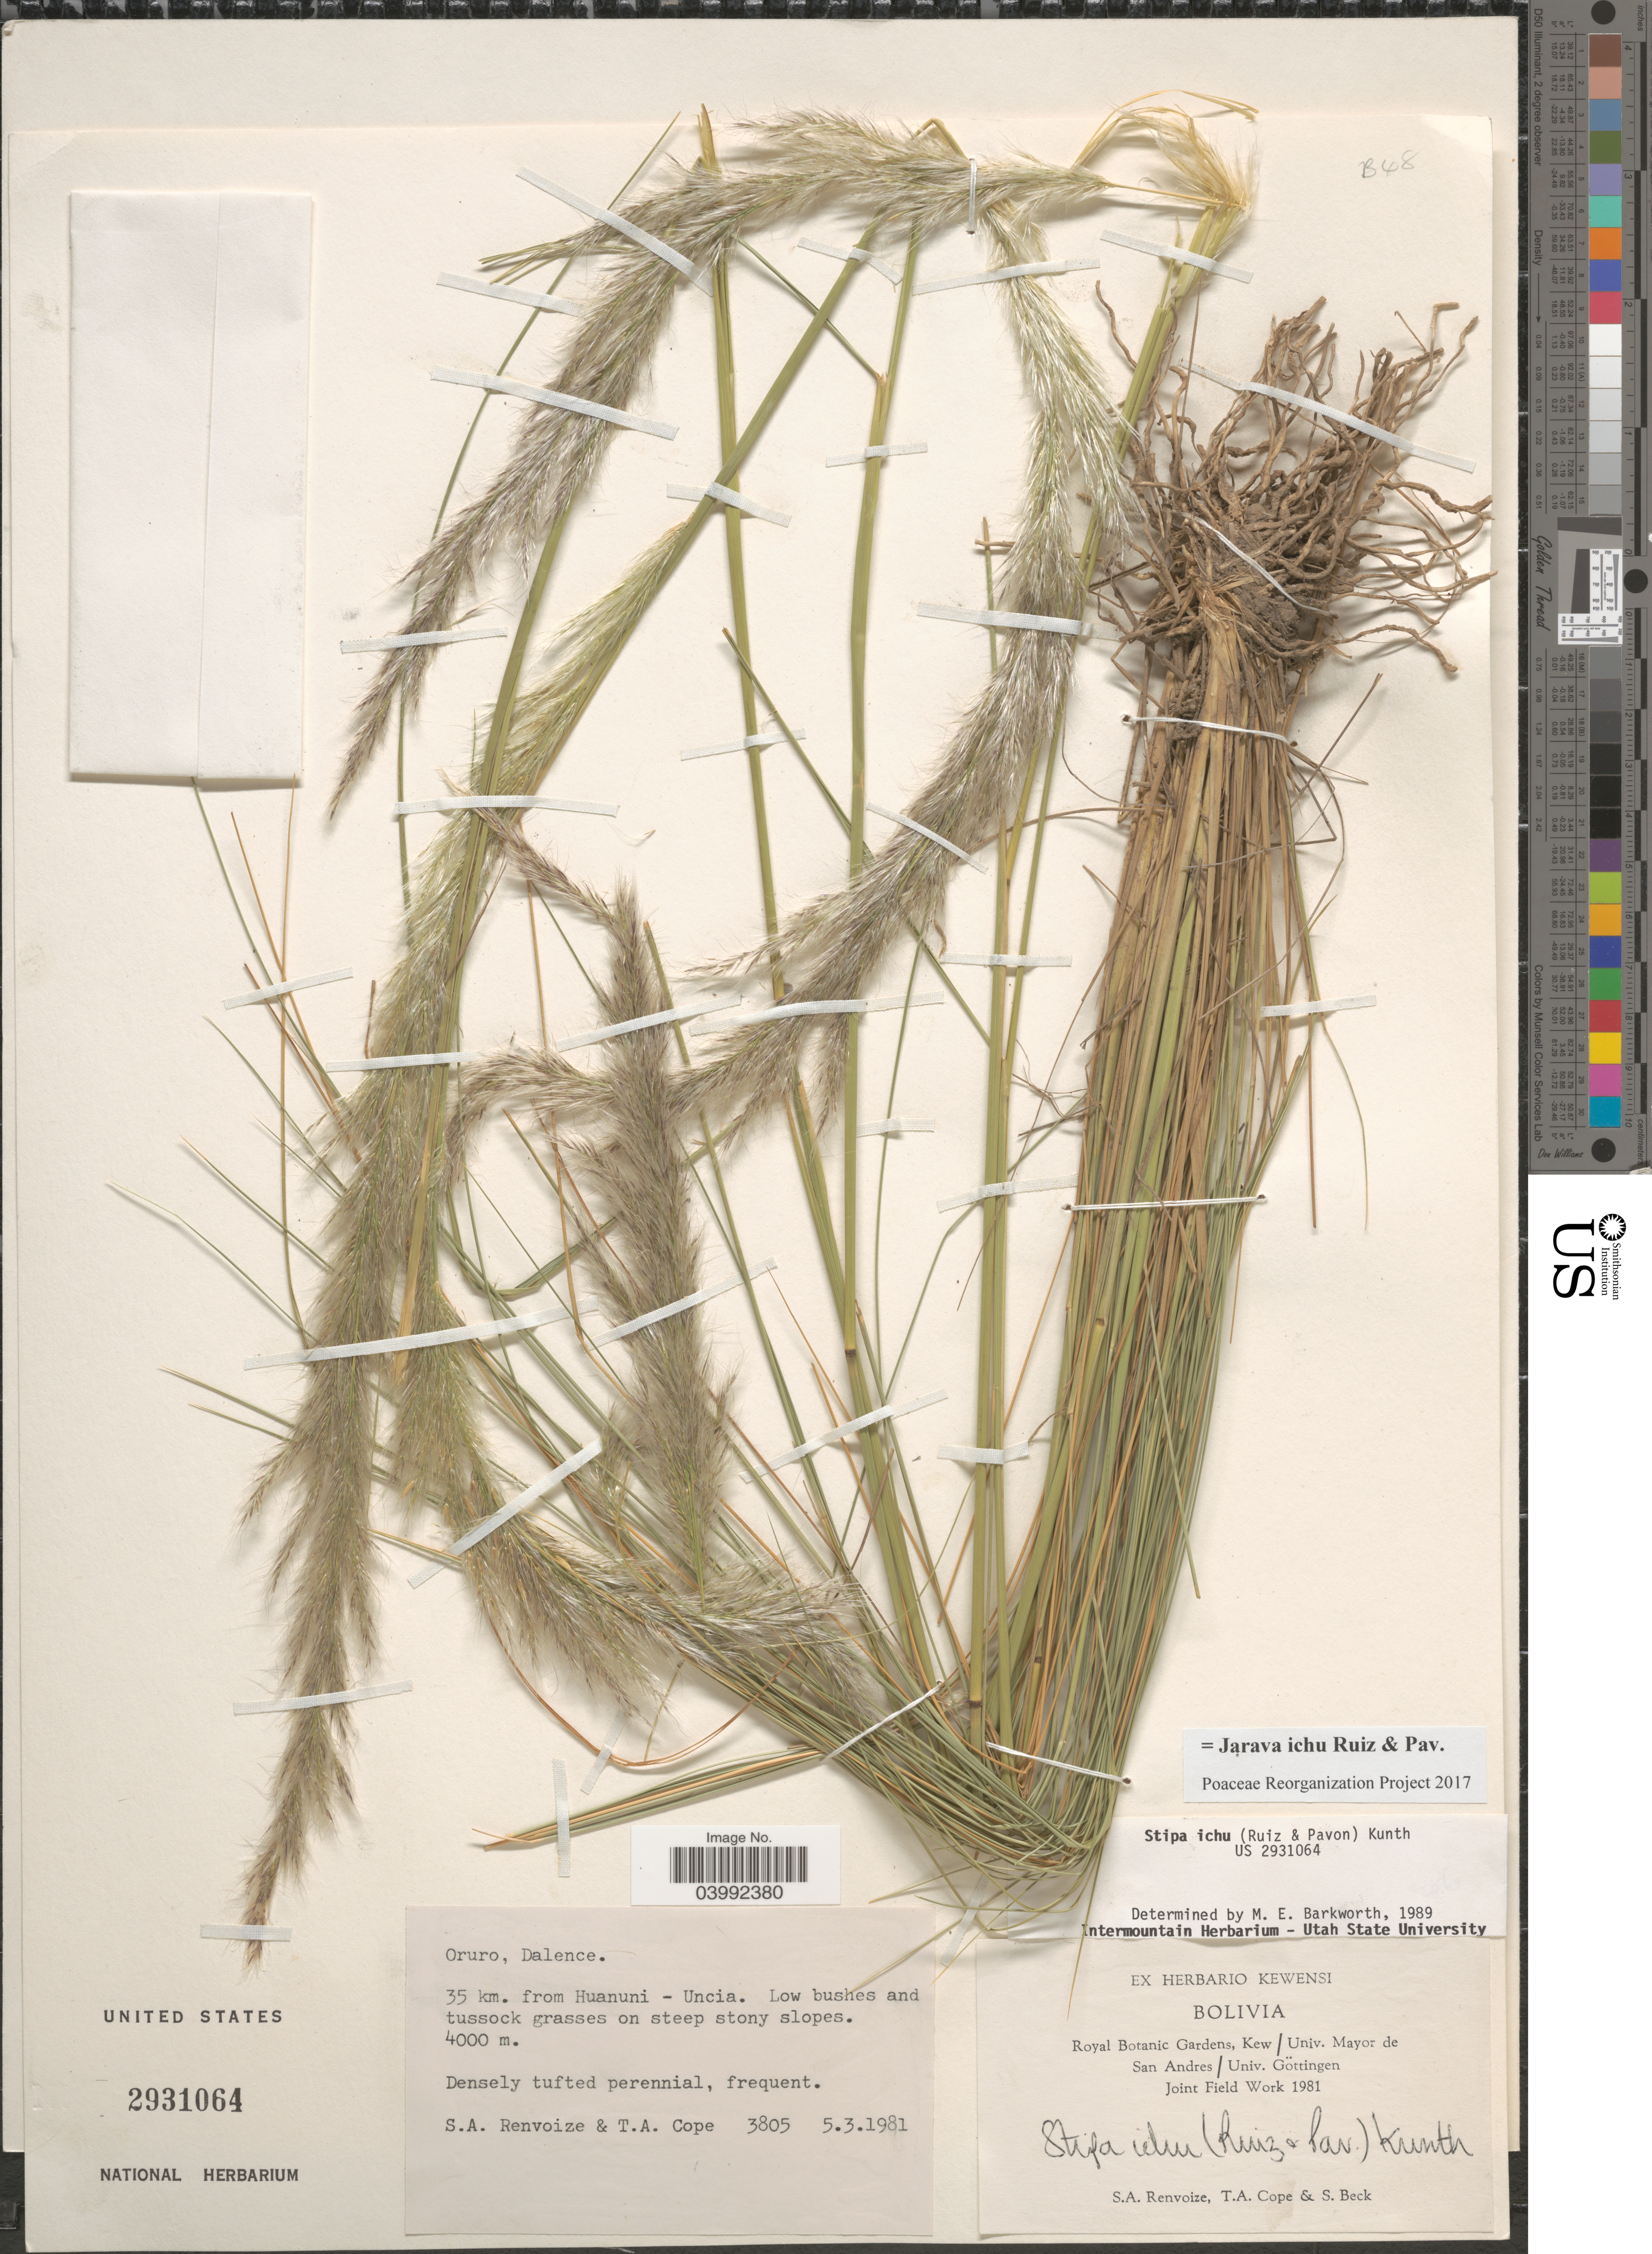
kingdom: Plantae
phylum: Tracheophyta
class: Liliopsida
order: Poales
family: Poaceae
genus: Jarava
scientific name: Jarava ichu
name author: Ruiz & Pav.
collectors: S. A. Renvoize, T. A. Cope & S. G. Beck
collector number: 3805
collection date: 1981-03-05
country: Bolivia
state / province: Oruro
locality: Dalence. 35 km. from Huanuni - Uncia.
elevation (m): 4000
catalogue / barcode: US 2931064